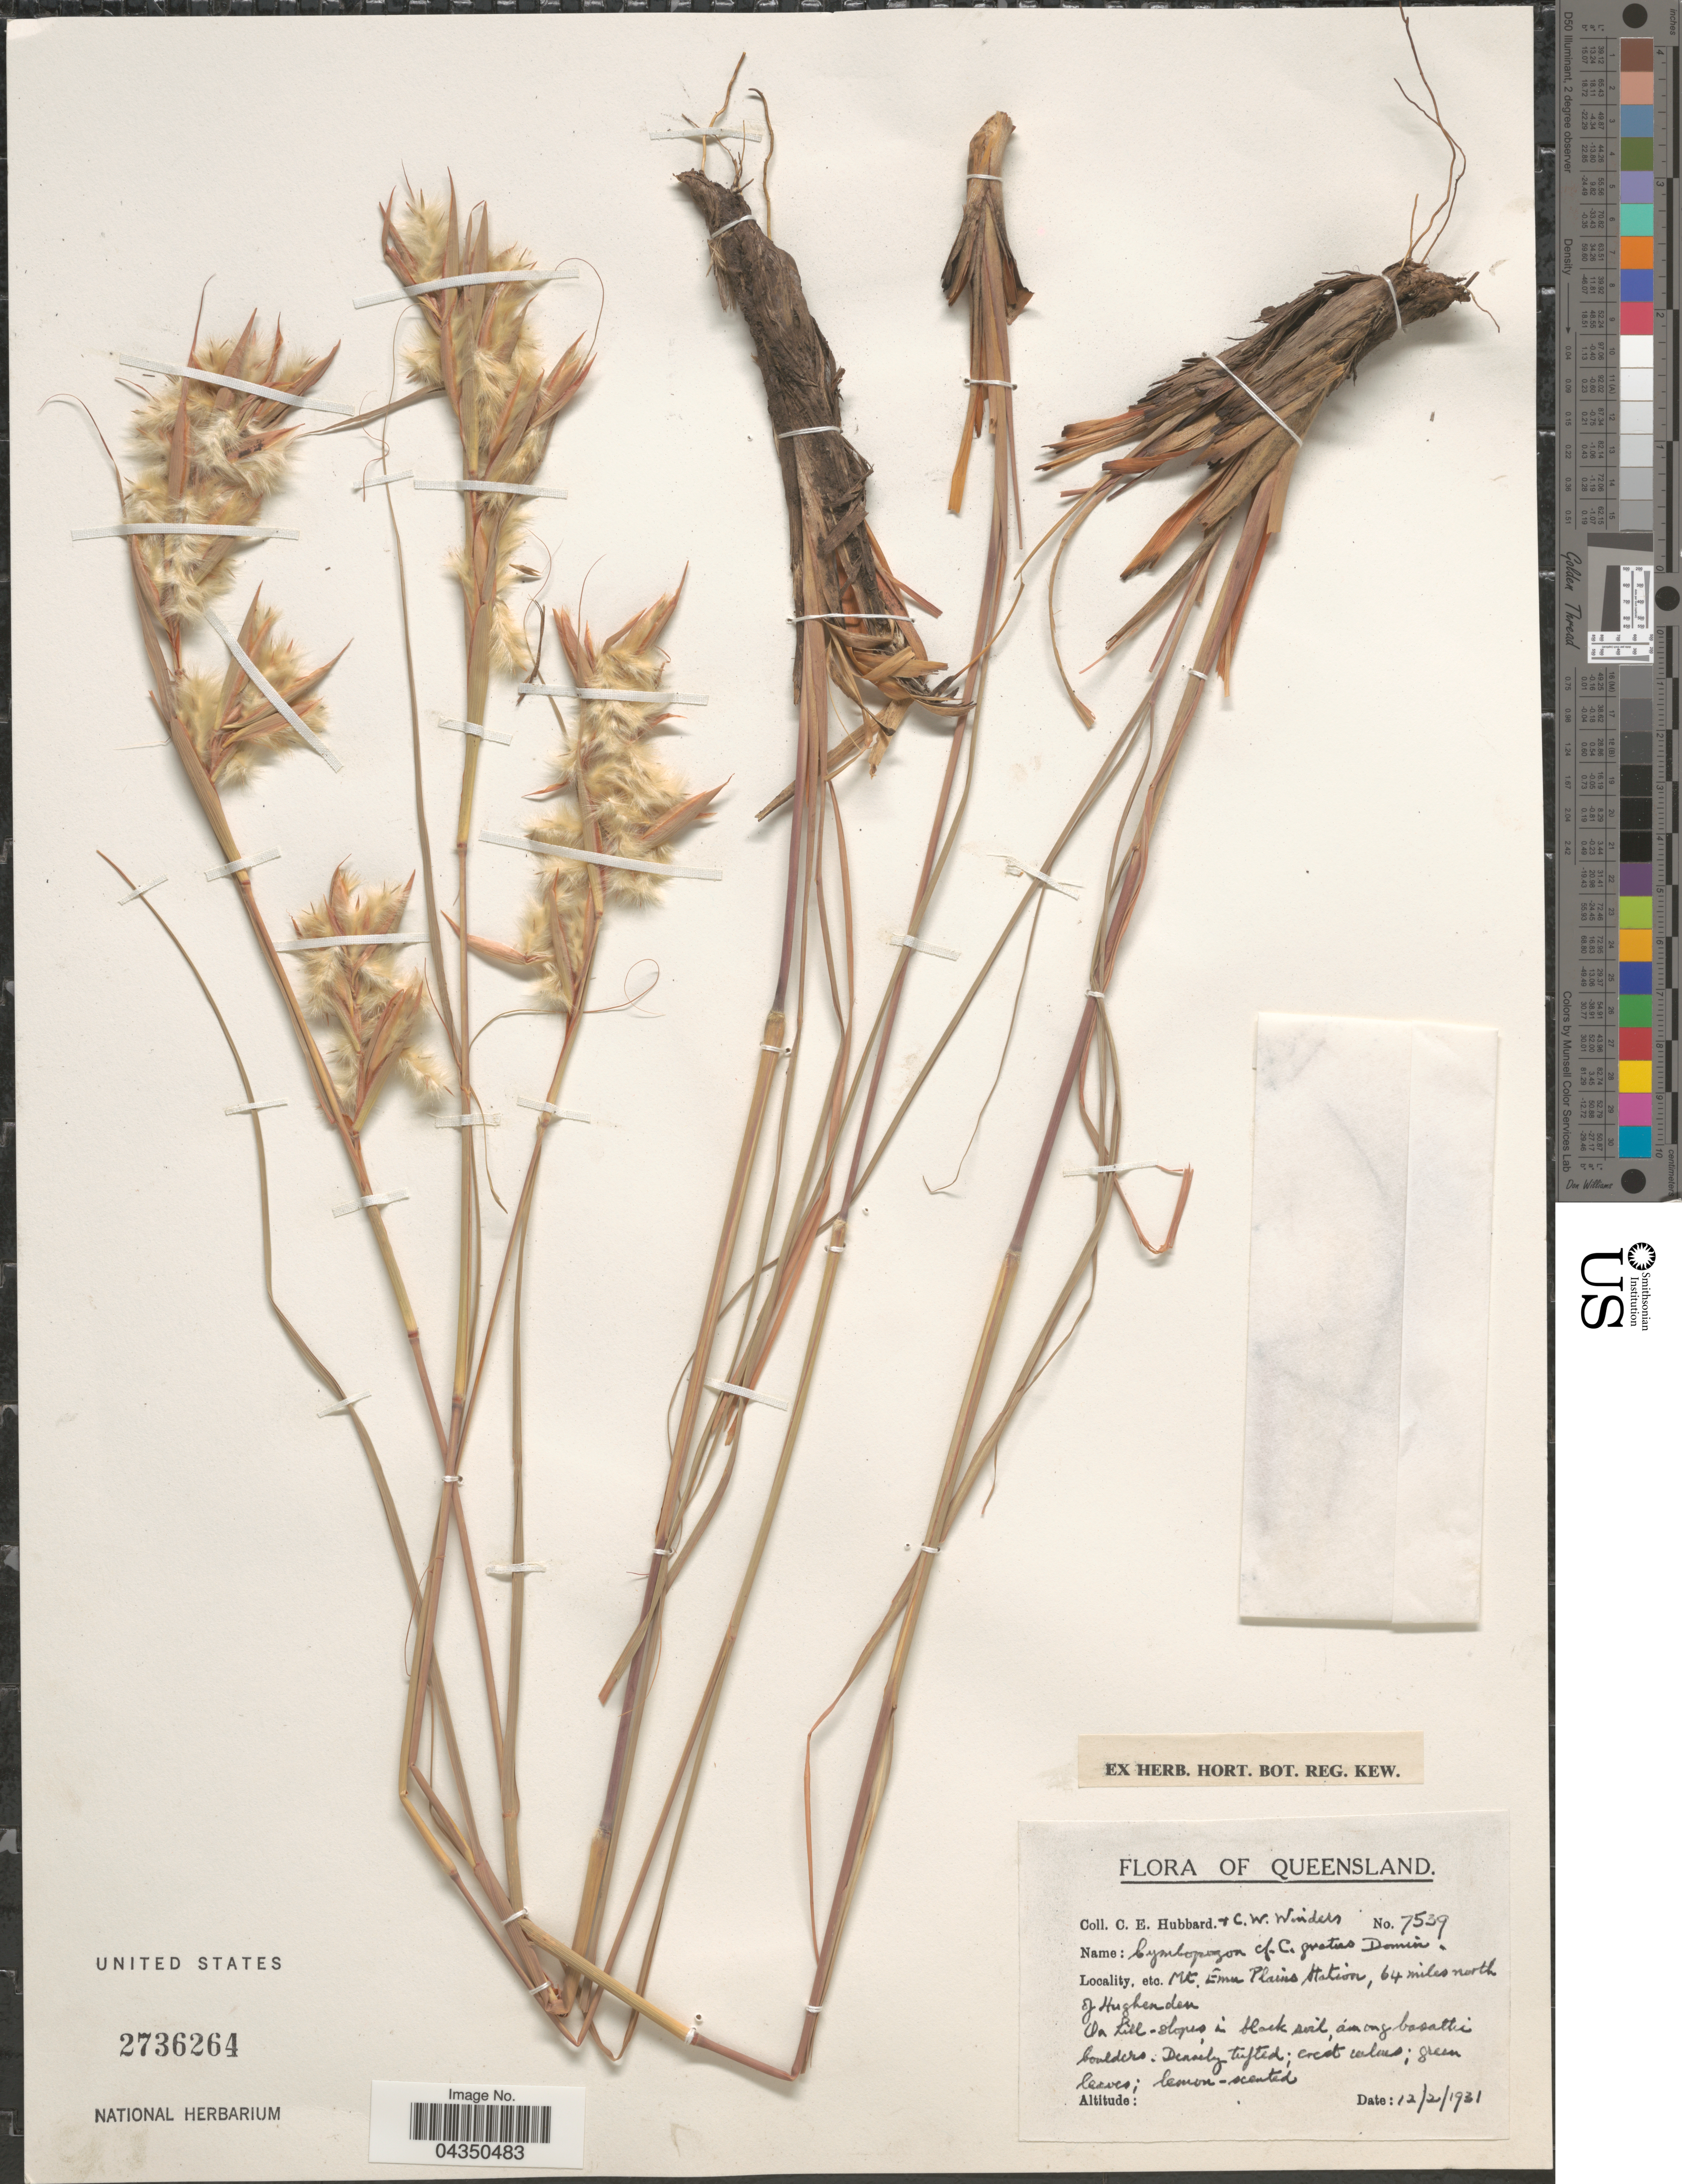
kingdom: Plantae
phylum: Tracheophyta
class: Liliopsida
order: Poales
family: Poaceae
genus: Cymbopogon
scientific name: Cymbopogon sp.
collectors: C. E. Hubbard & C. Winders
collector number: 7539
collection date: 1931-02-12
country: Australia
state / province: Queensland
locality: Mt. Emu Plains Station, 64 miles of Hughenden.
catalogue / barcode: US 2736264